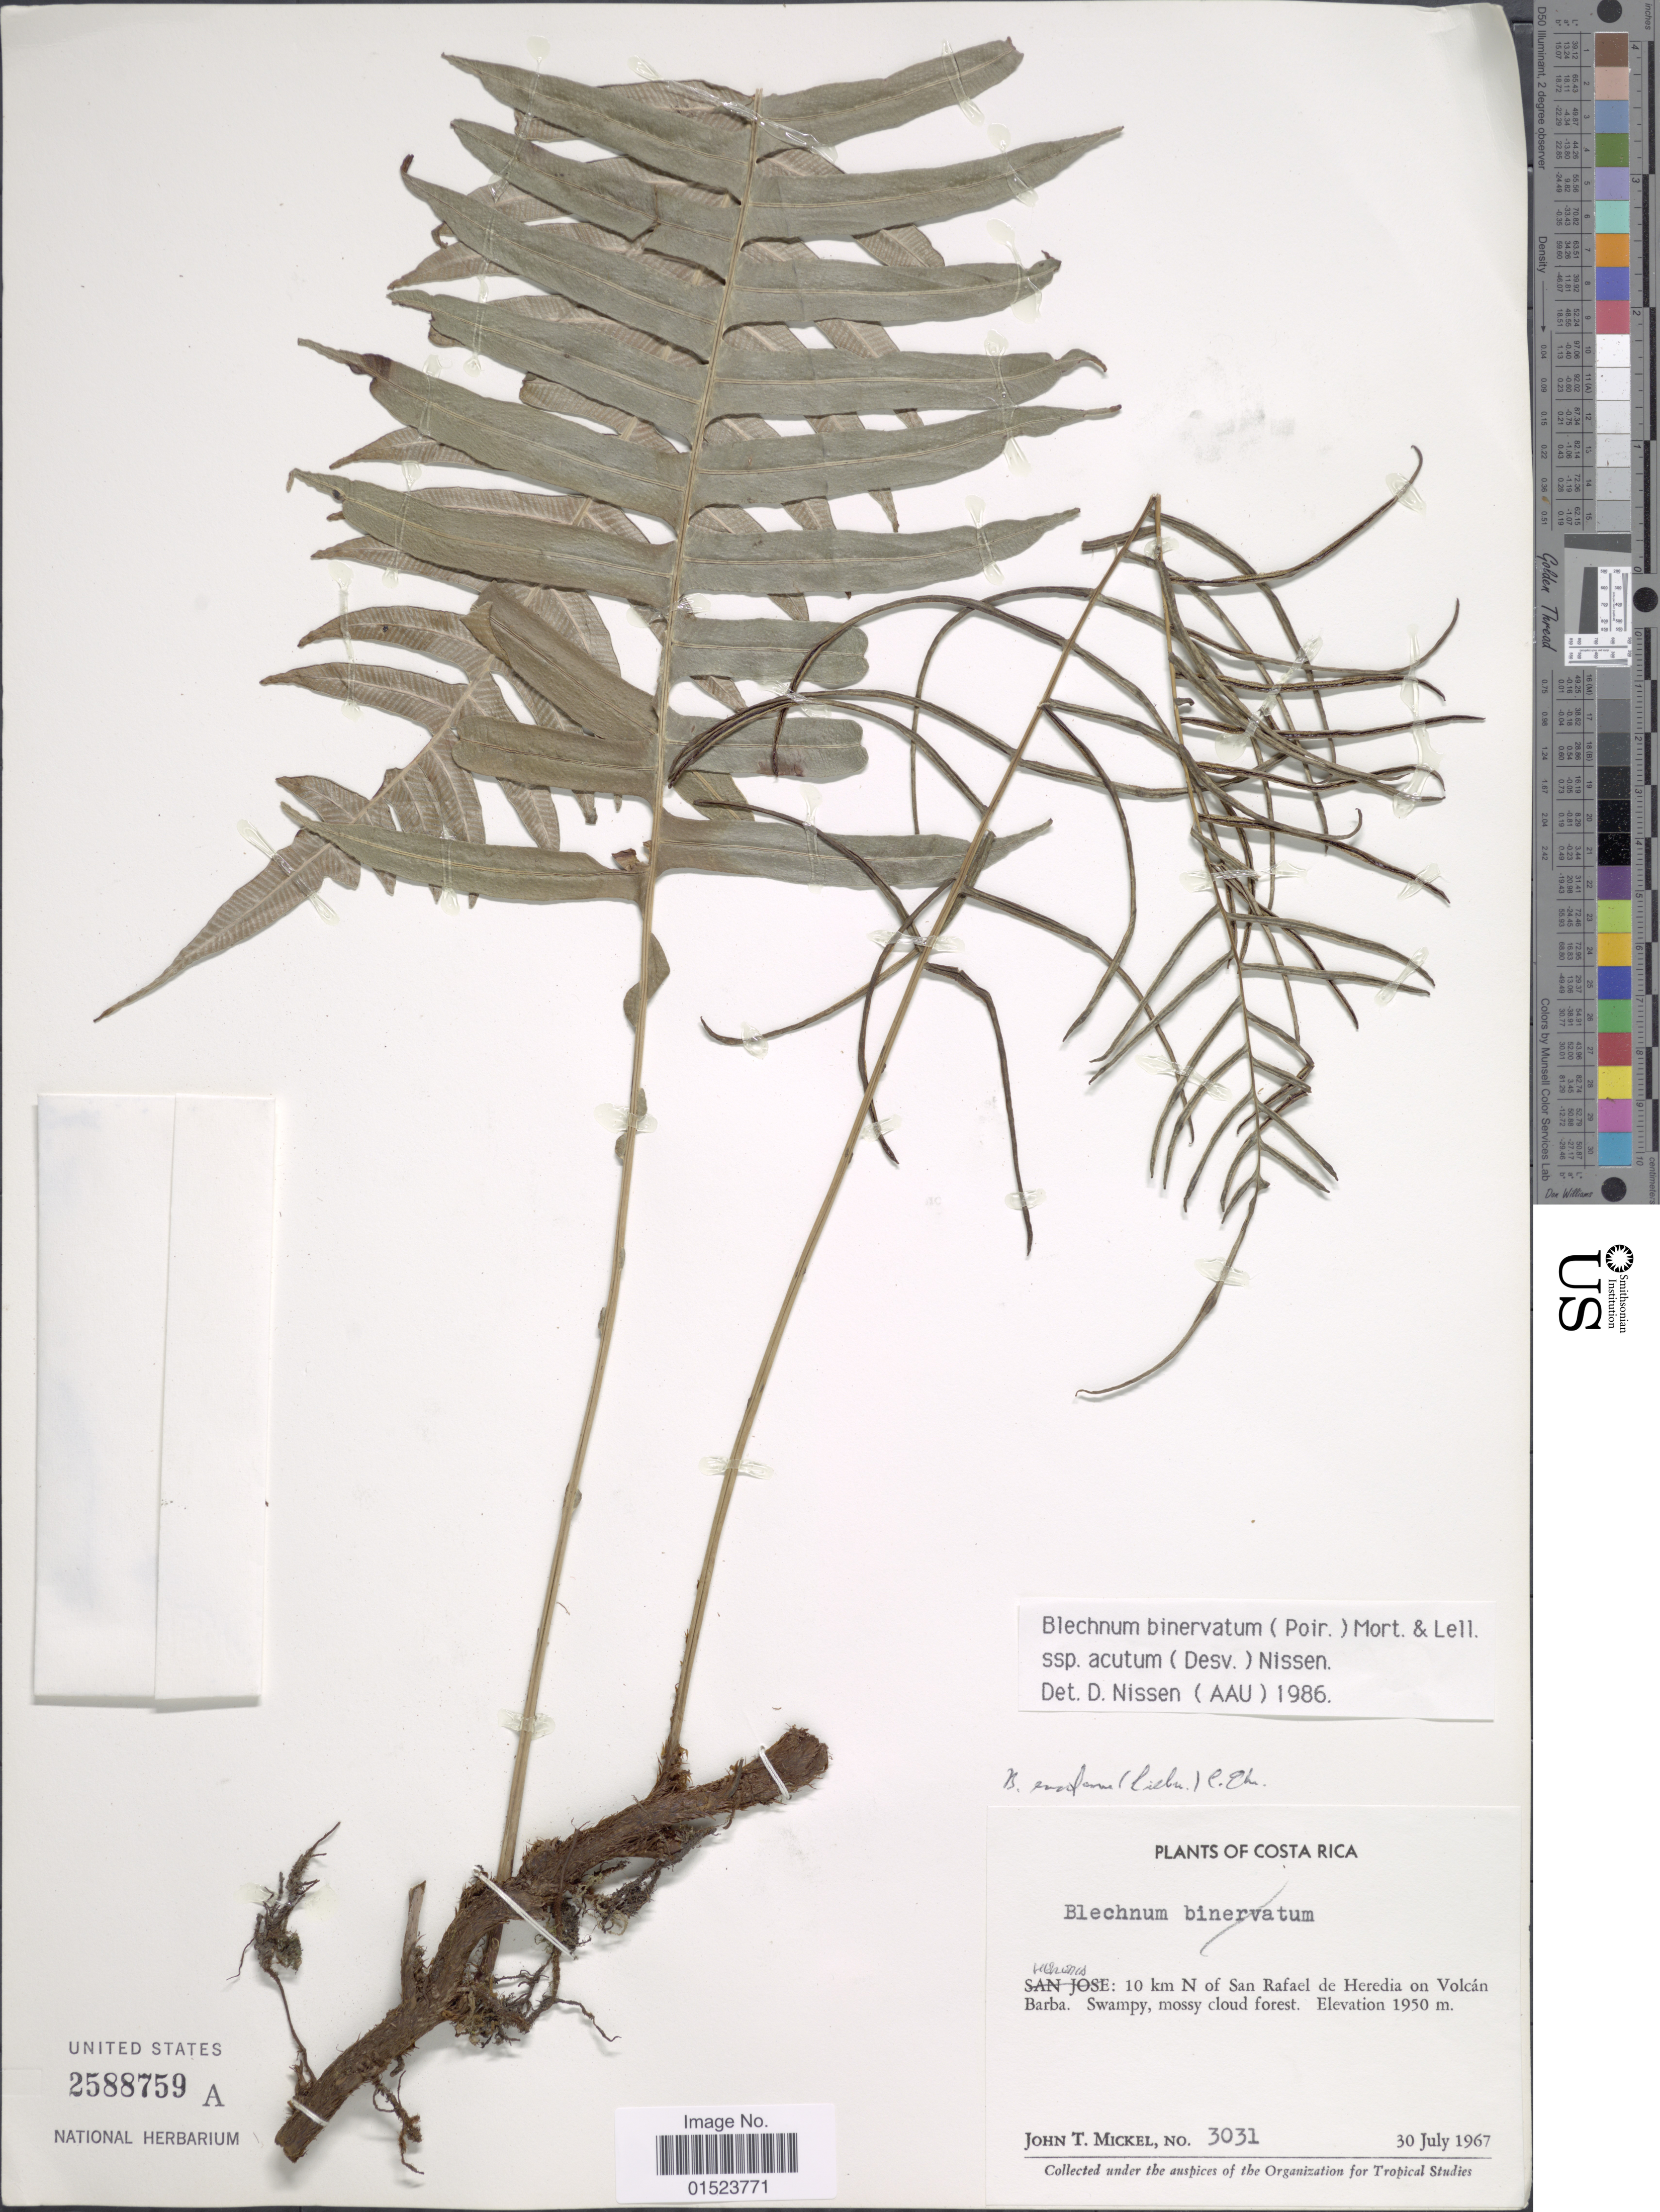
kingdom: Plantae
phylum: Tracheophyta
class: Polypodiopsida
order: Polypodiales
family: Blechnaceae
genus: Blechnum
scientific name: Blechnum ensiforme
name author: (Liebm.) C. Chr.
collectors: J. T. Mickel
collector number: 3031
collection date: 1967-07-30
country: Costa Rica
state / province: Heredia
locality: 10 km N of San Rafael de Heredia on Volcán Barba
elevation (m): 1950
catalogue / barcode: US 2588759A